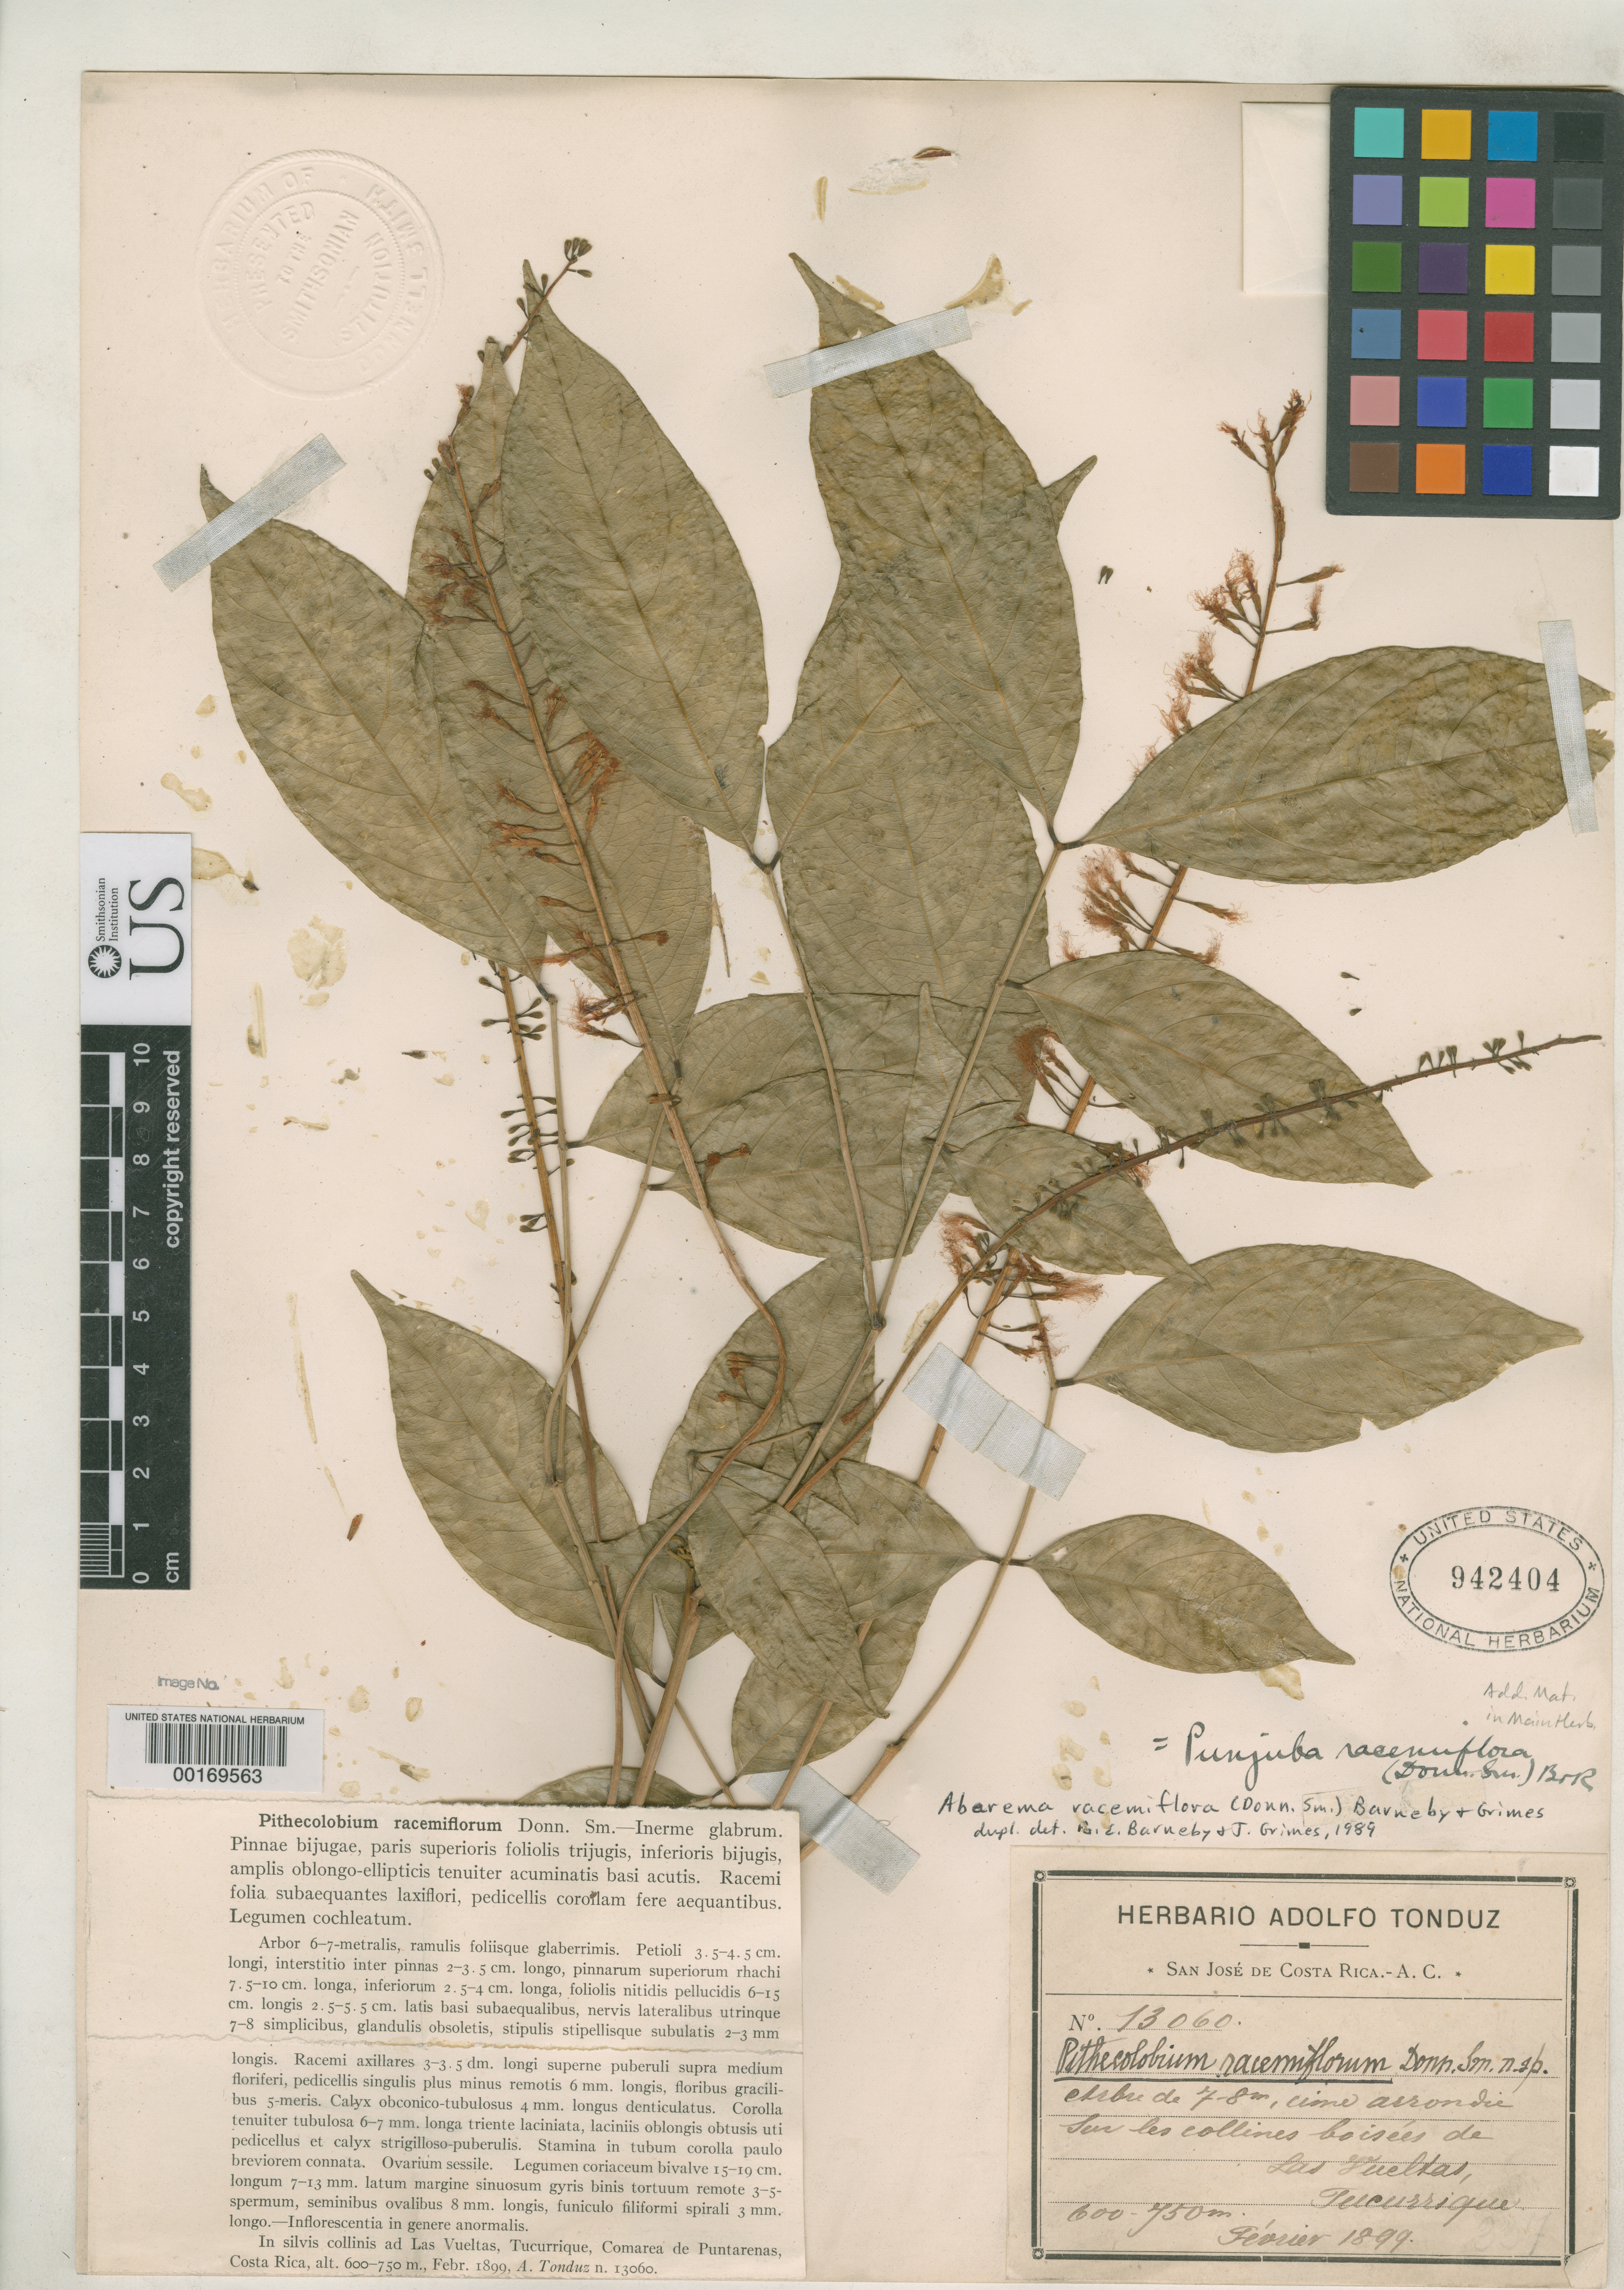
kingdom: Plantae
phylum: Tracheophyta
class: Magnoliopsida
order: Fabales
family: Fabaceae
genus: Pithecellobium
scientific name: Pithecellobium racemiflorum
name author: Donn. Sm.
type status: Lectotype; Type Collection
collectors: A. Tonduz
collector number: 13060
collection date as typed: Feb 1899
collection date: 1899-02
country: Costa Rica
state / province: Puntarenas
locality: Las Vueltas, Tucurrique.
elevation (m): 600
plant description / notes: One of two sheets ex John Donnell Smith herbarium; USNH 942404 cited as "Holotypus" (and 942405 among "isotypi") by Barneby & Grimes (1996), =effective lectotypification?; Currently accepted name as cited by Barneby & Grimes (1996).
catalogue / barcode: US 942404